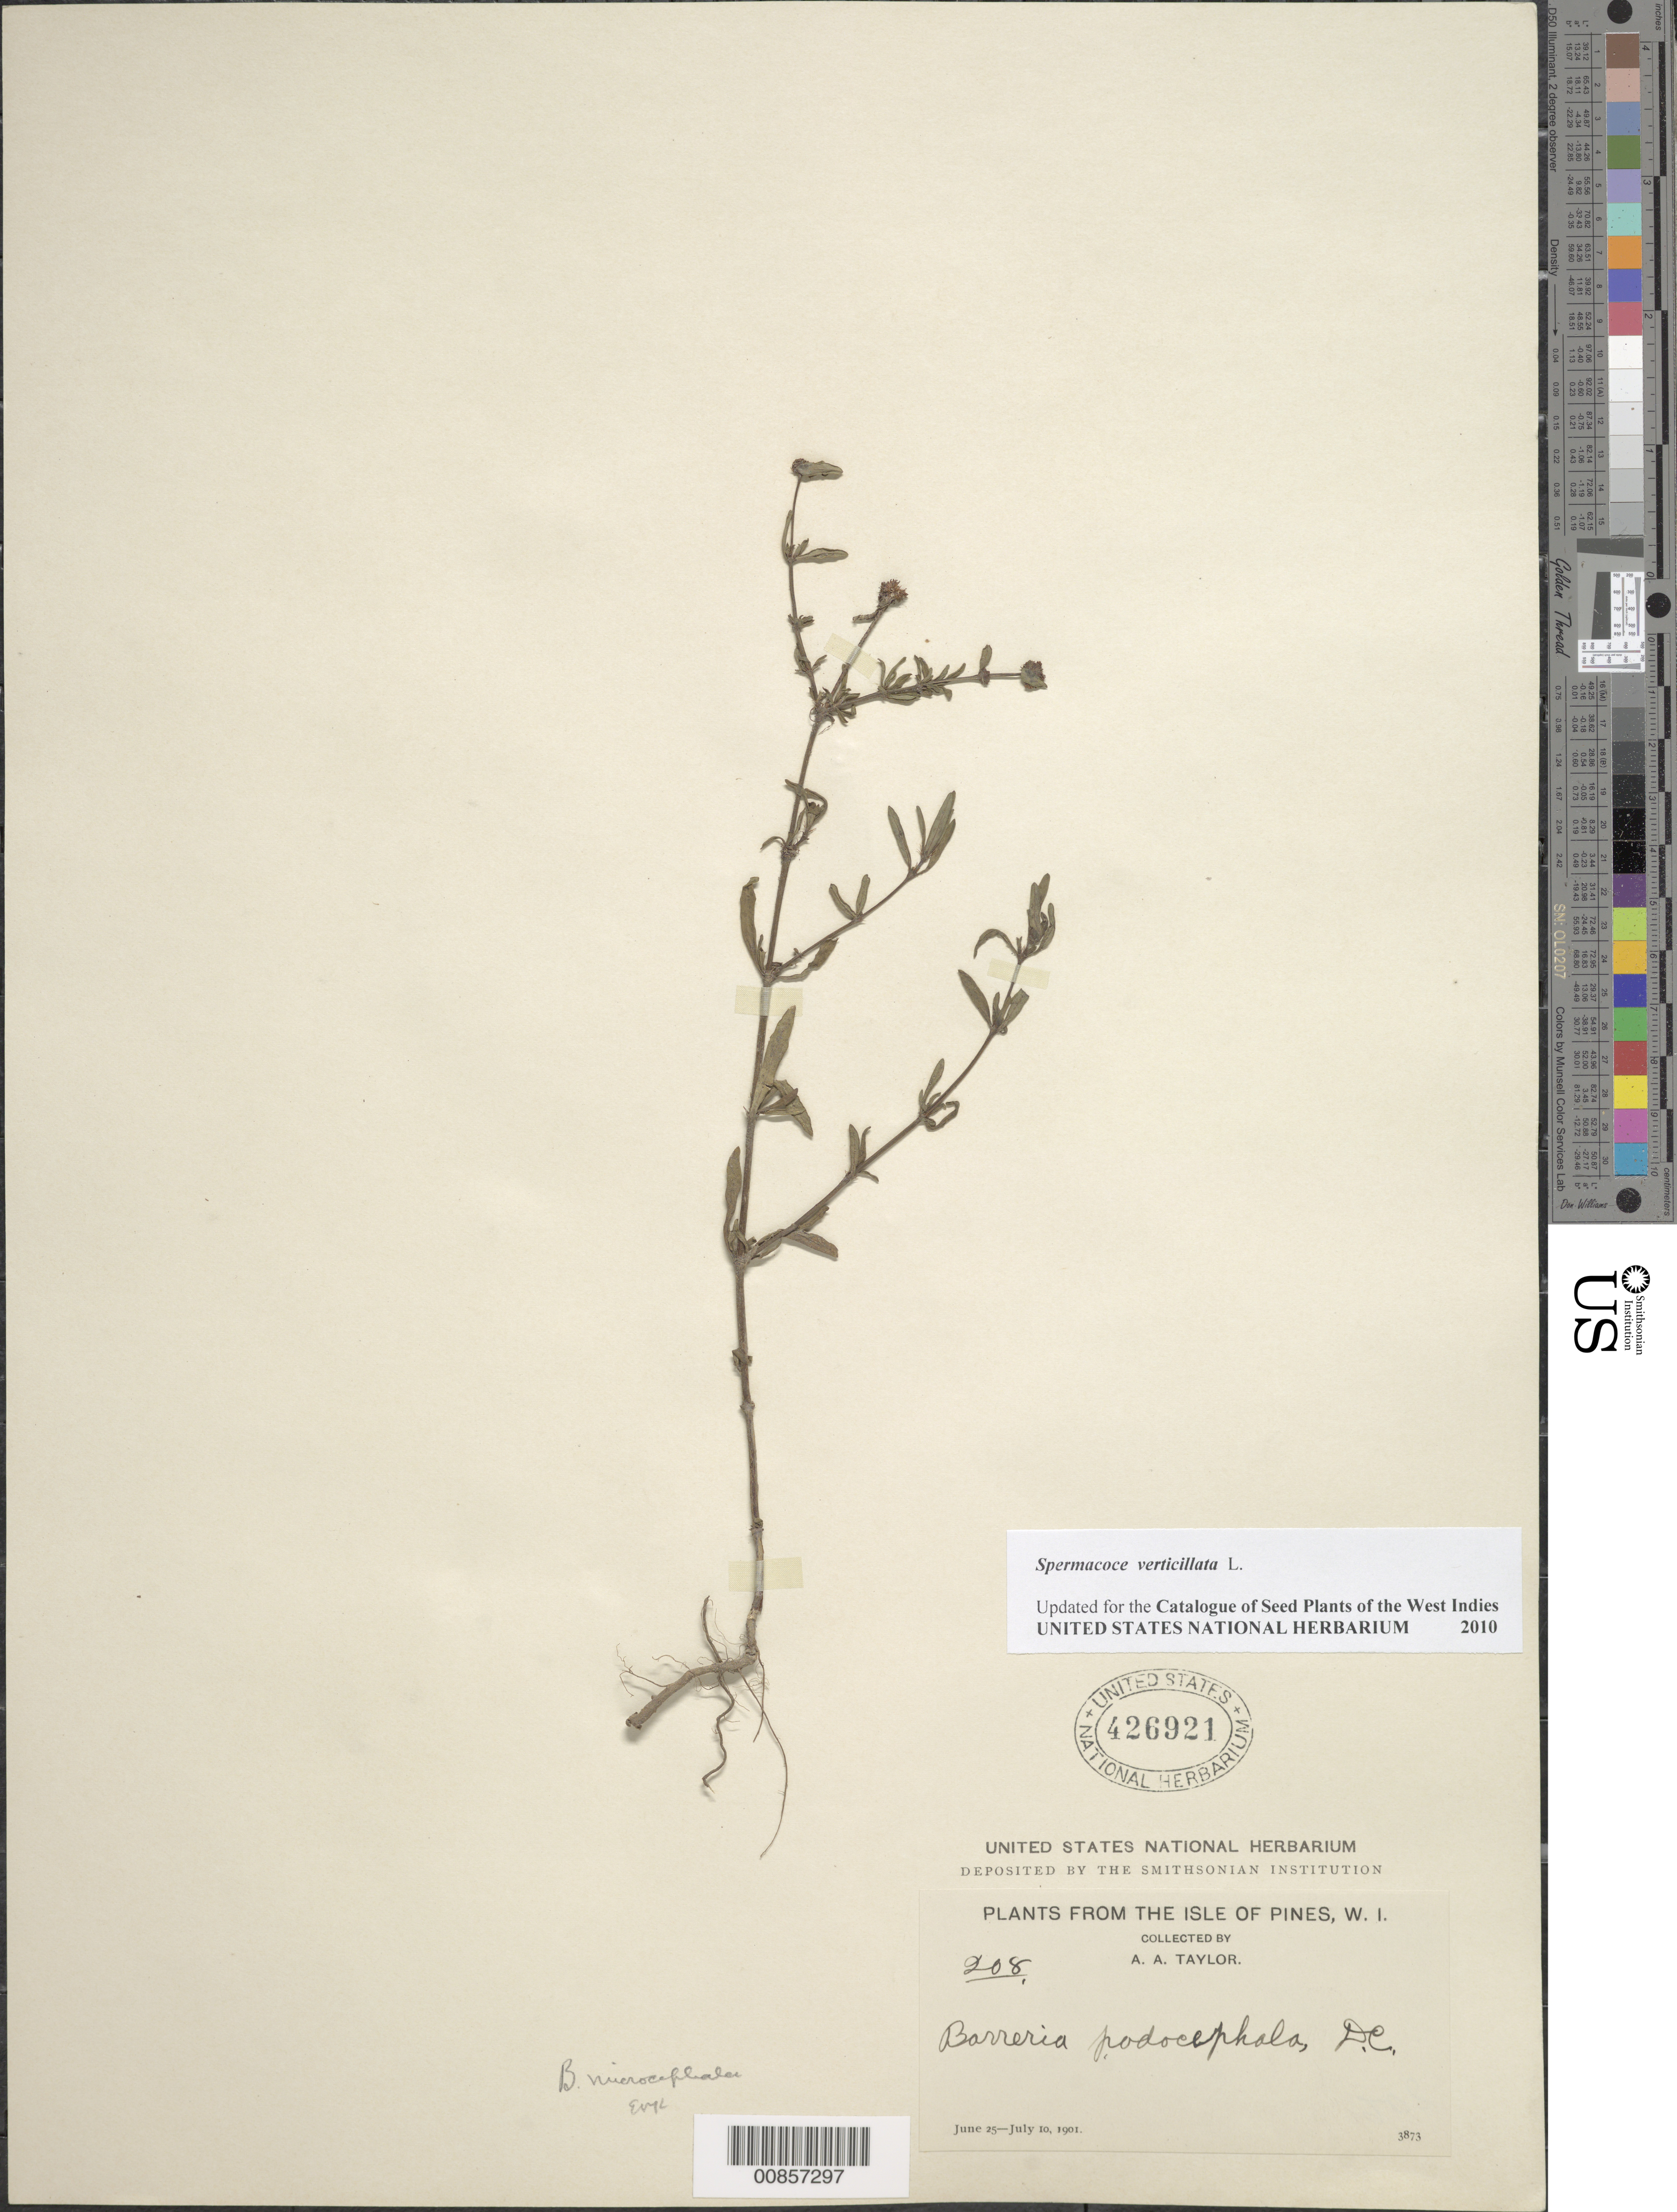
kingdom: Plantae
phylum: Tracheophyta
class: Magnoliopsida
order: Gentianales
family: Rubiaceae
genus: Spermacoce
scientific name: Spermacoce verticillata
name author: L.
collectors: A. A. Taylor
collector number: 208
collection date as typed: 25 Jun 1901 to 10 Jul 1901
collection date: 1901-06-25/1901-07-10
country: Cuba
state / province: Isla de La Juventud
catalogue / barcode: US 426921